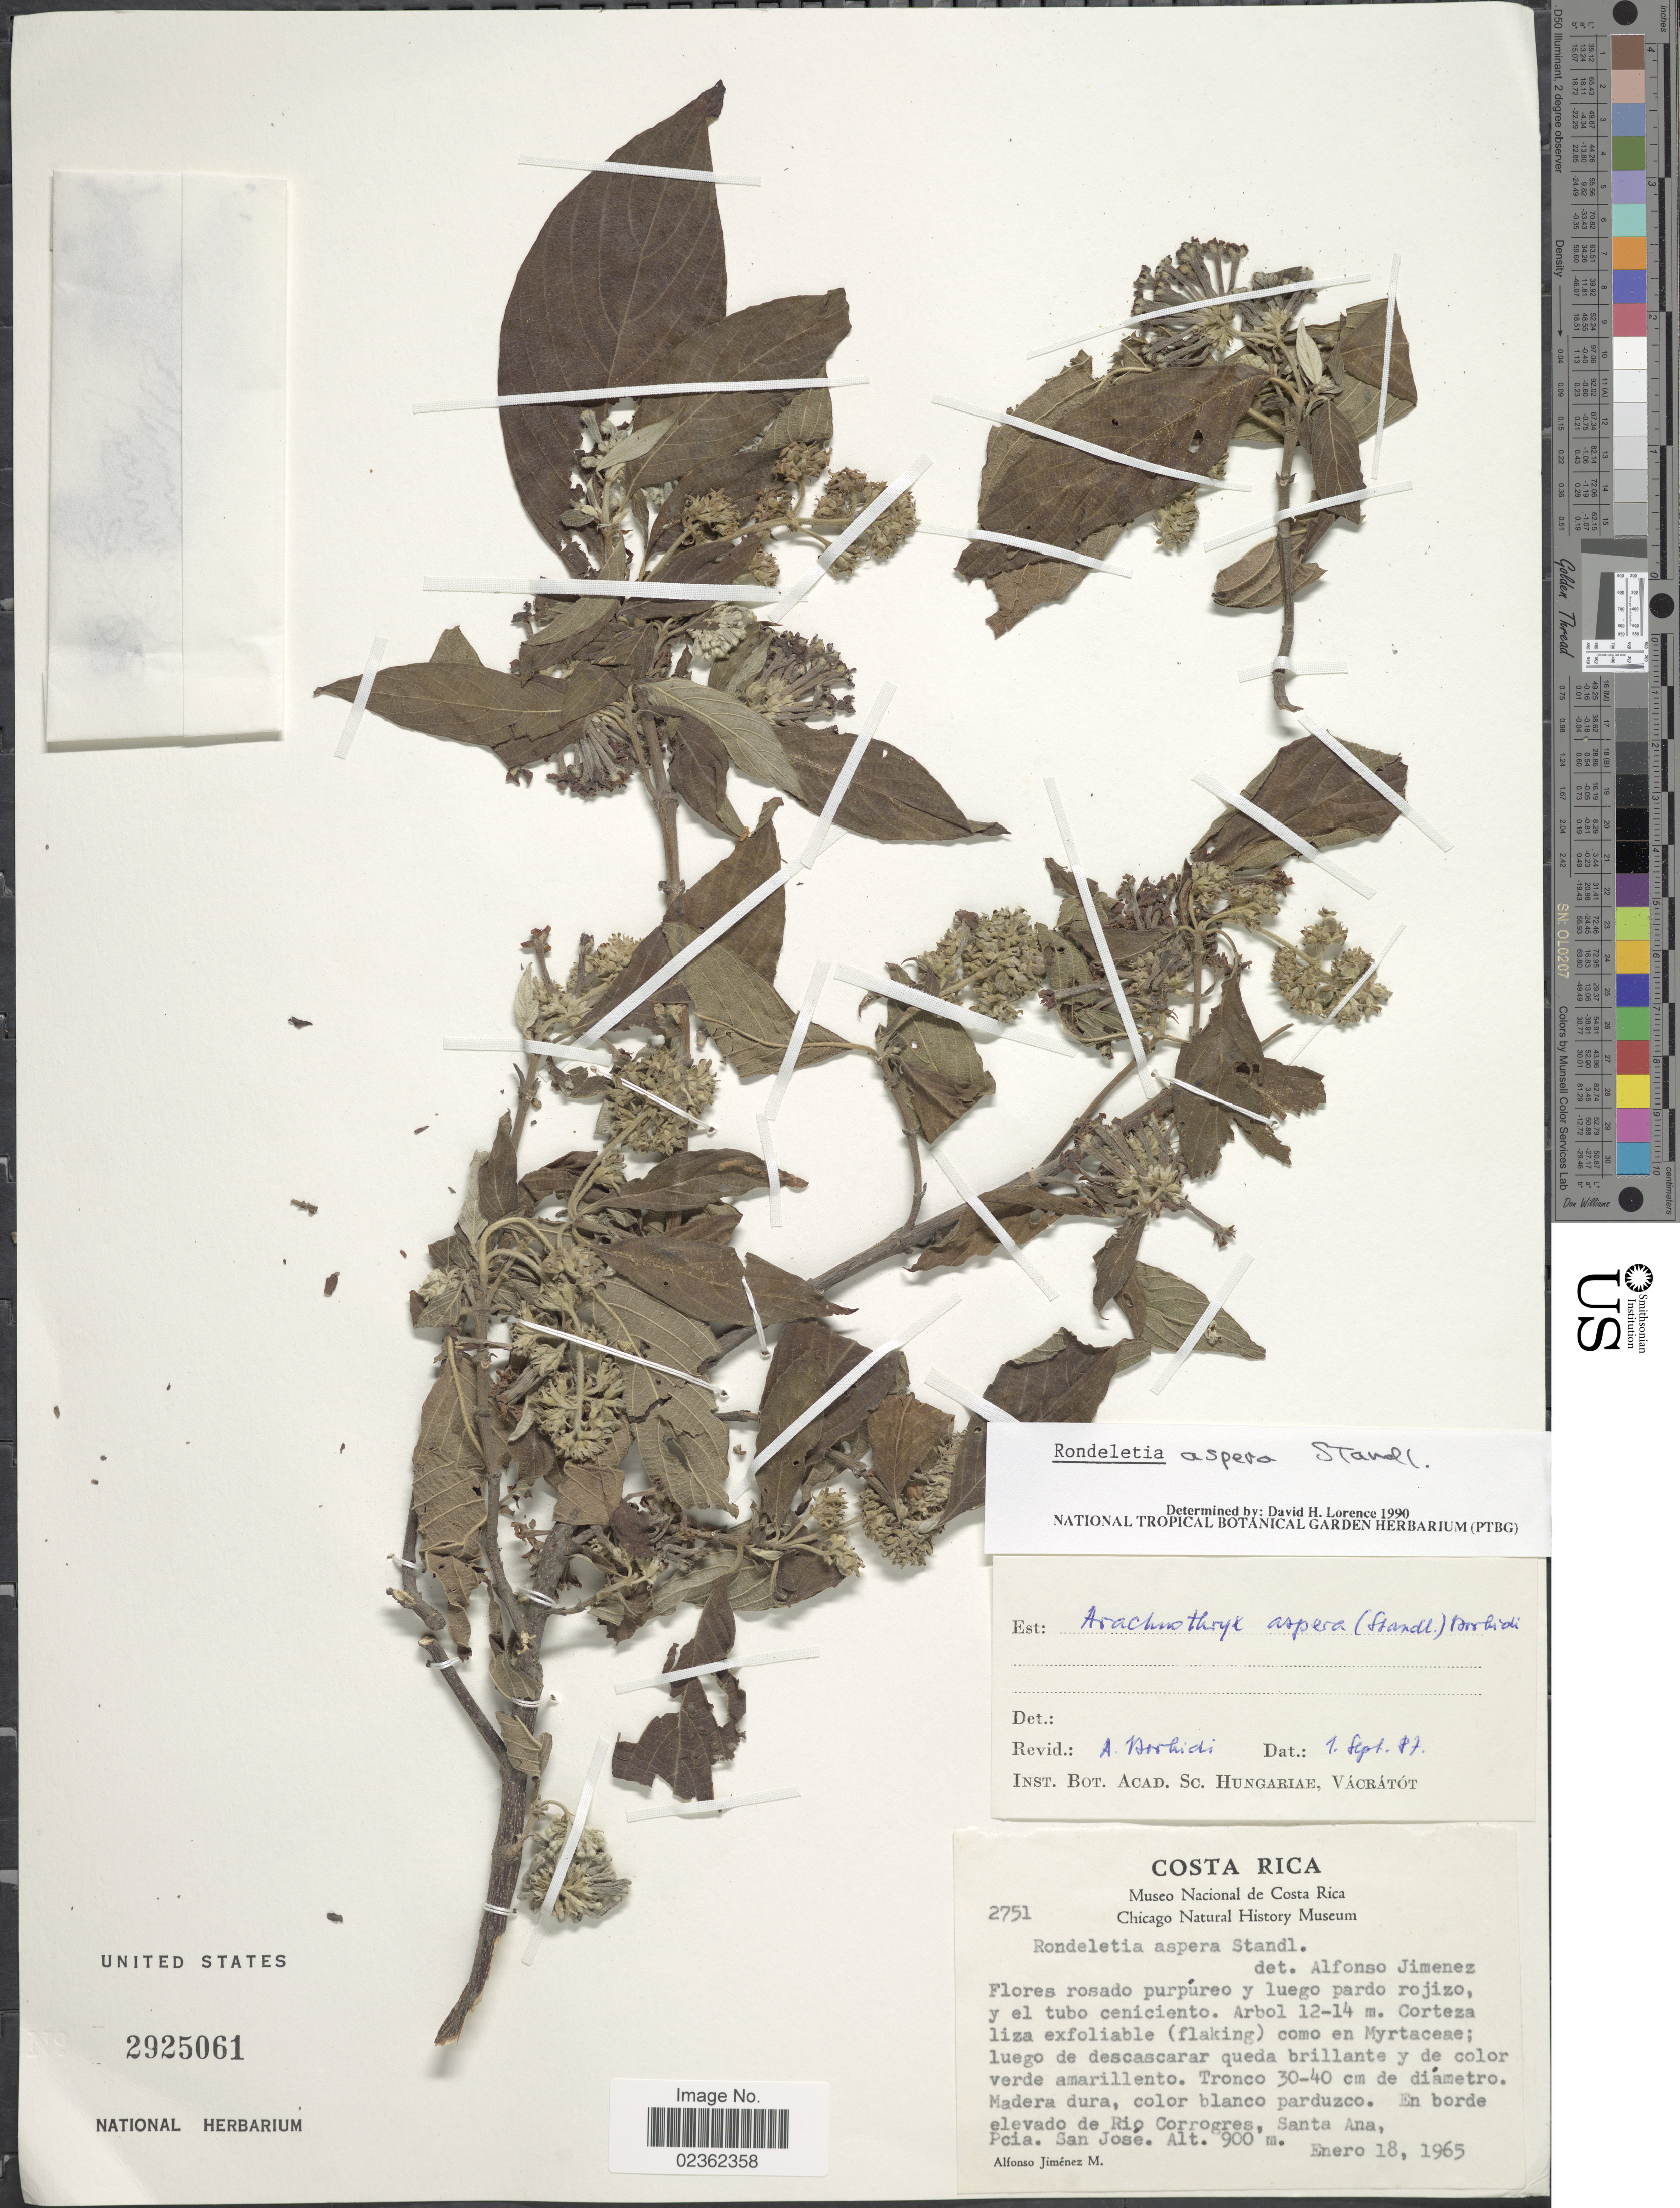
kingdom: Plantae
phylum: Tracheophyta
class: Magnoliopsida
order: Gentianales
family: Rubiaceae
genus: Arachnothryx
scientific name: Arachnothryx aspera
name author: (Standl.) Borhidi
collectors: A. Jimenez M.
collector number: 2761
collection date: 1965-01-18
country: Costa Rica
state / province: San José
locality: Madera dura, color blanco parduzco, en borde elevado de Rio Corrogres, Santa Ana.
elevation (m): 900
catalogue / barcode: US 2925061